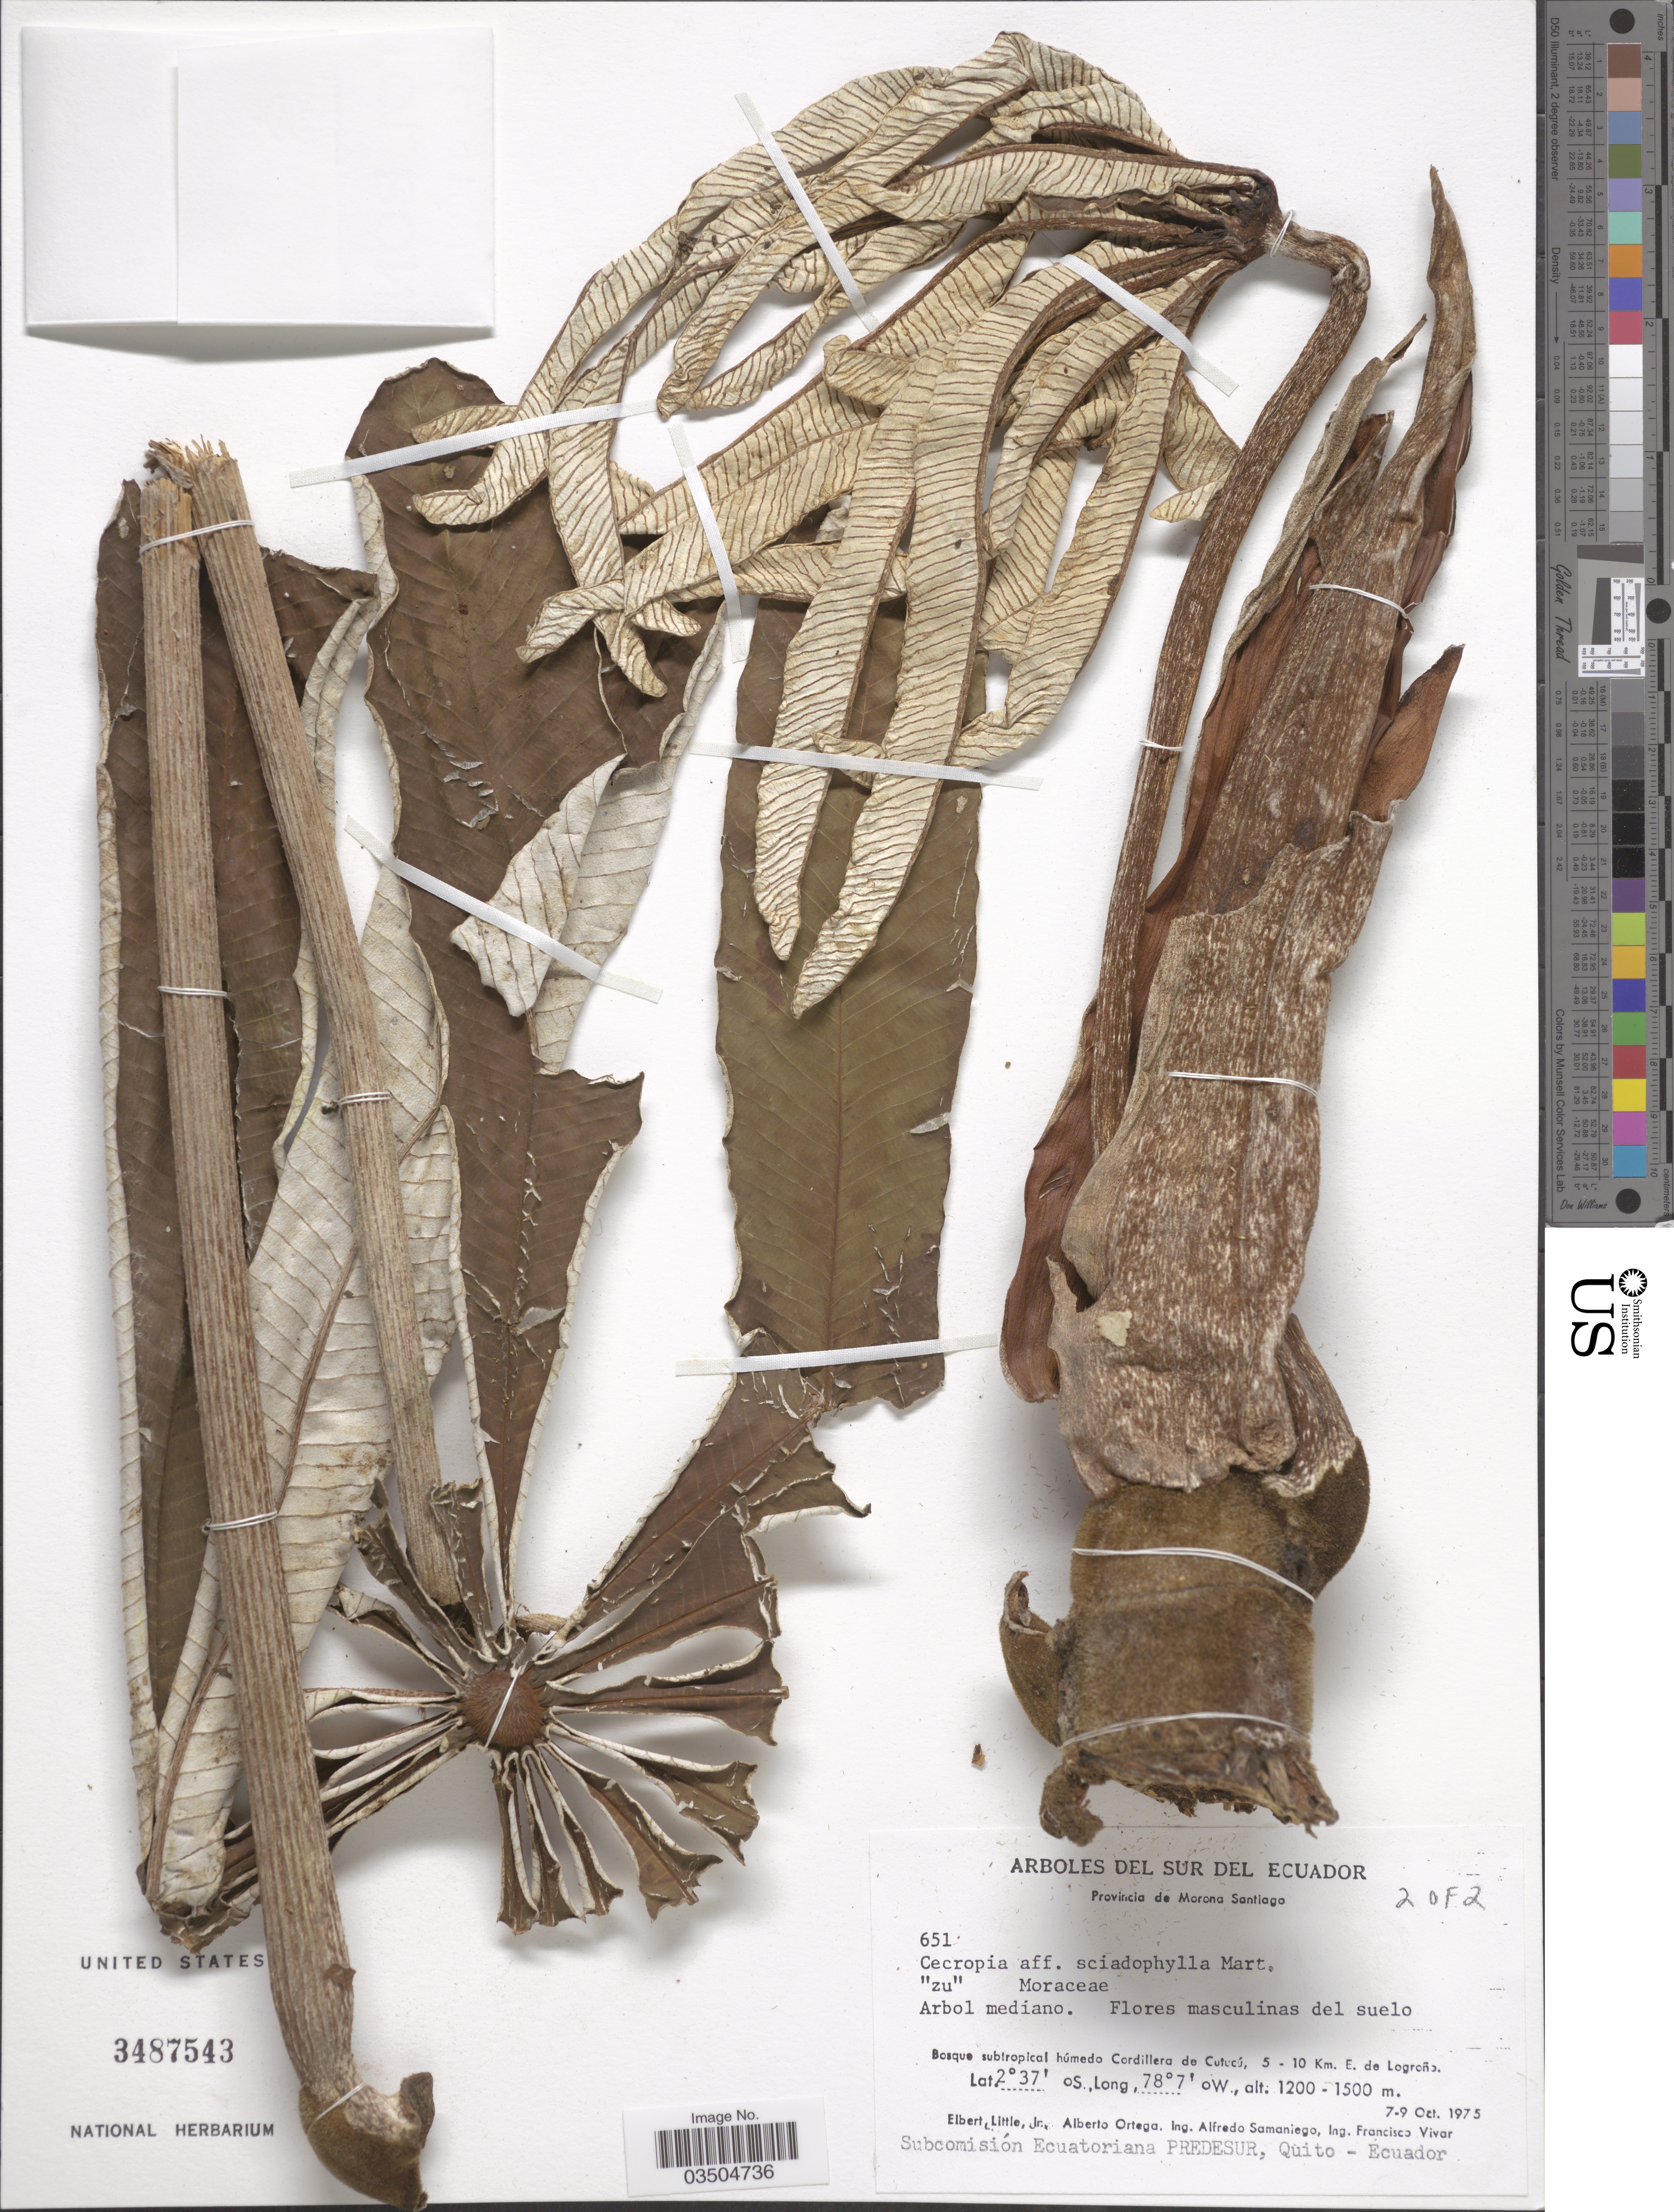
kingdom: Plantae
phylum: Tracheophyta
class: Magnoliopsida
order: Rosales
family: Urticaceae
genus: Cecropia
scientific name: Cecropia sp.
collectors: E. L. Little, A. T. Ortega U., A. V. Samaniego & I. Vivar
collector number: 651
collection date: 1975-10-07/1975-10-09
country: Ecuador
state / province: Morona-Santiago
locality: Del Sur Del Ecuador. Provincia de Morona Santiago. Bosque subtropical húmedo Cordillera de Cotucú, 5-10 Km. E. de Logroño.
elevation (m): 1200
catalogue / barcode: US 3487543